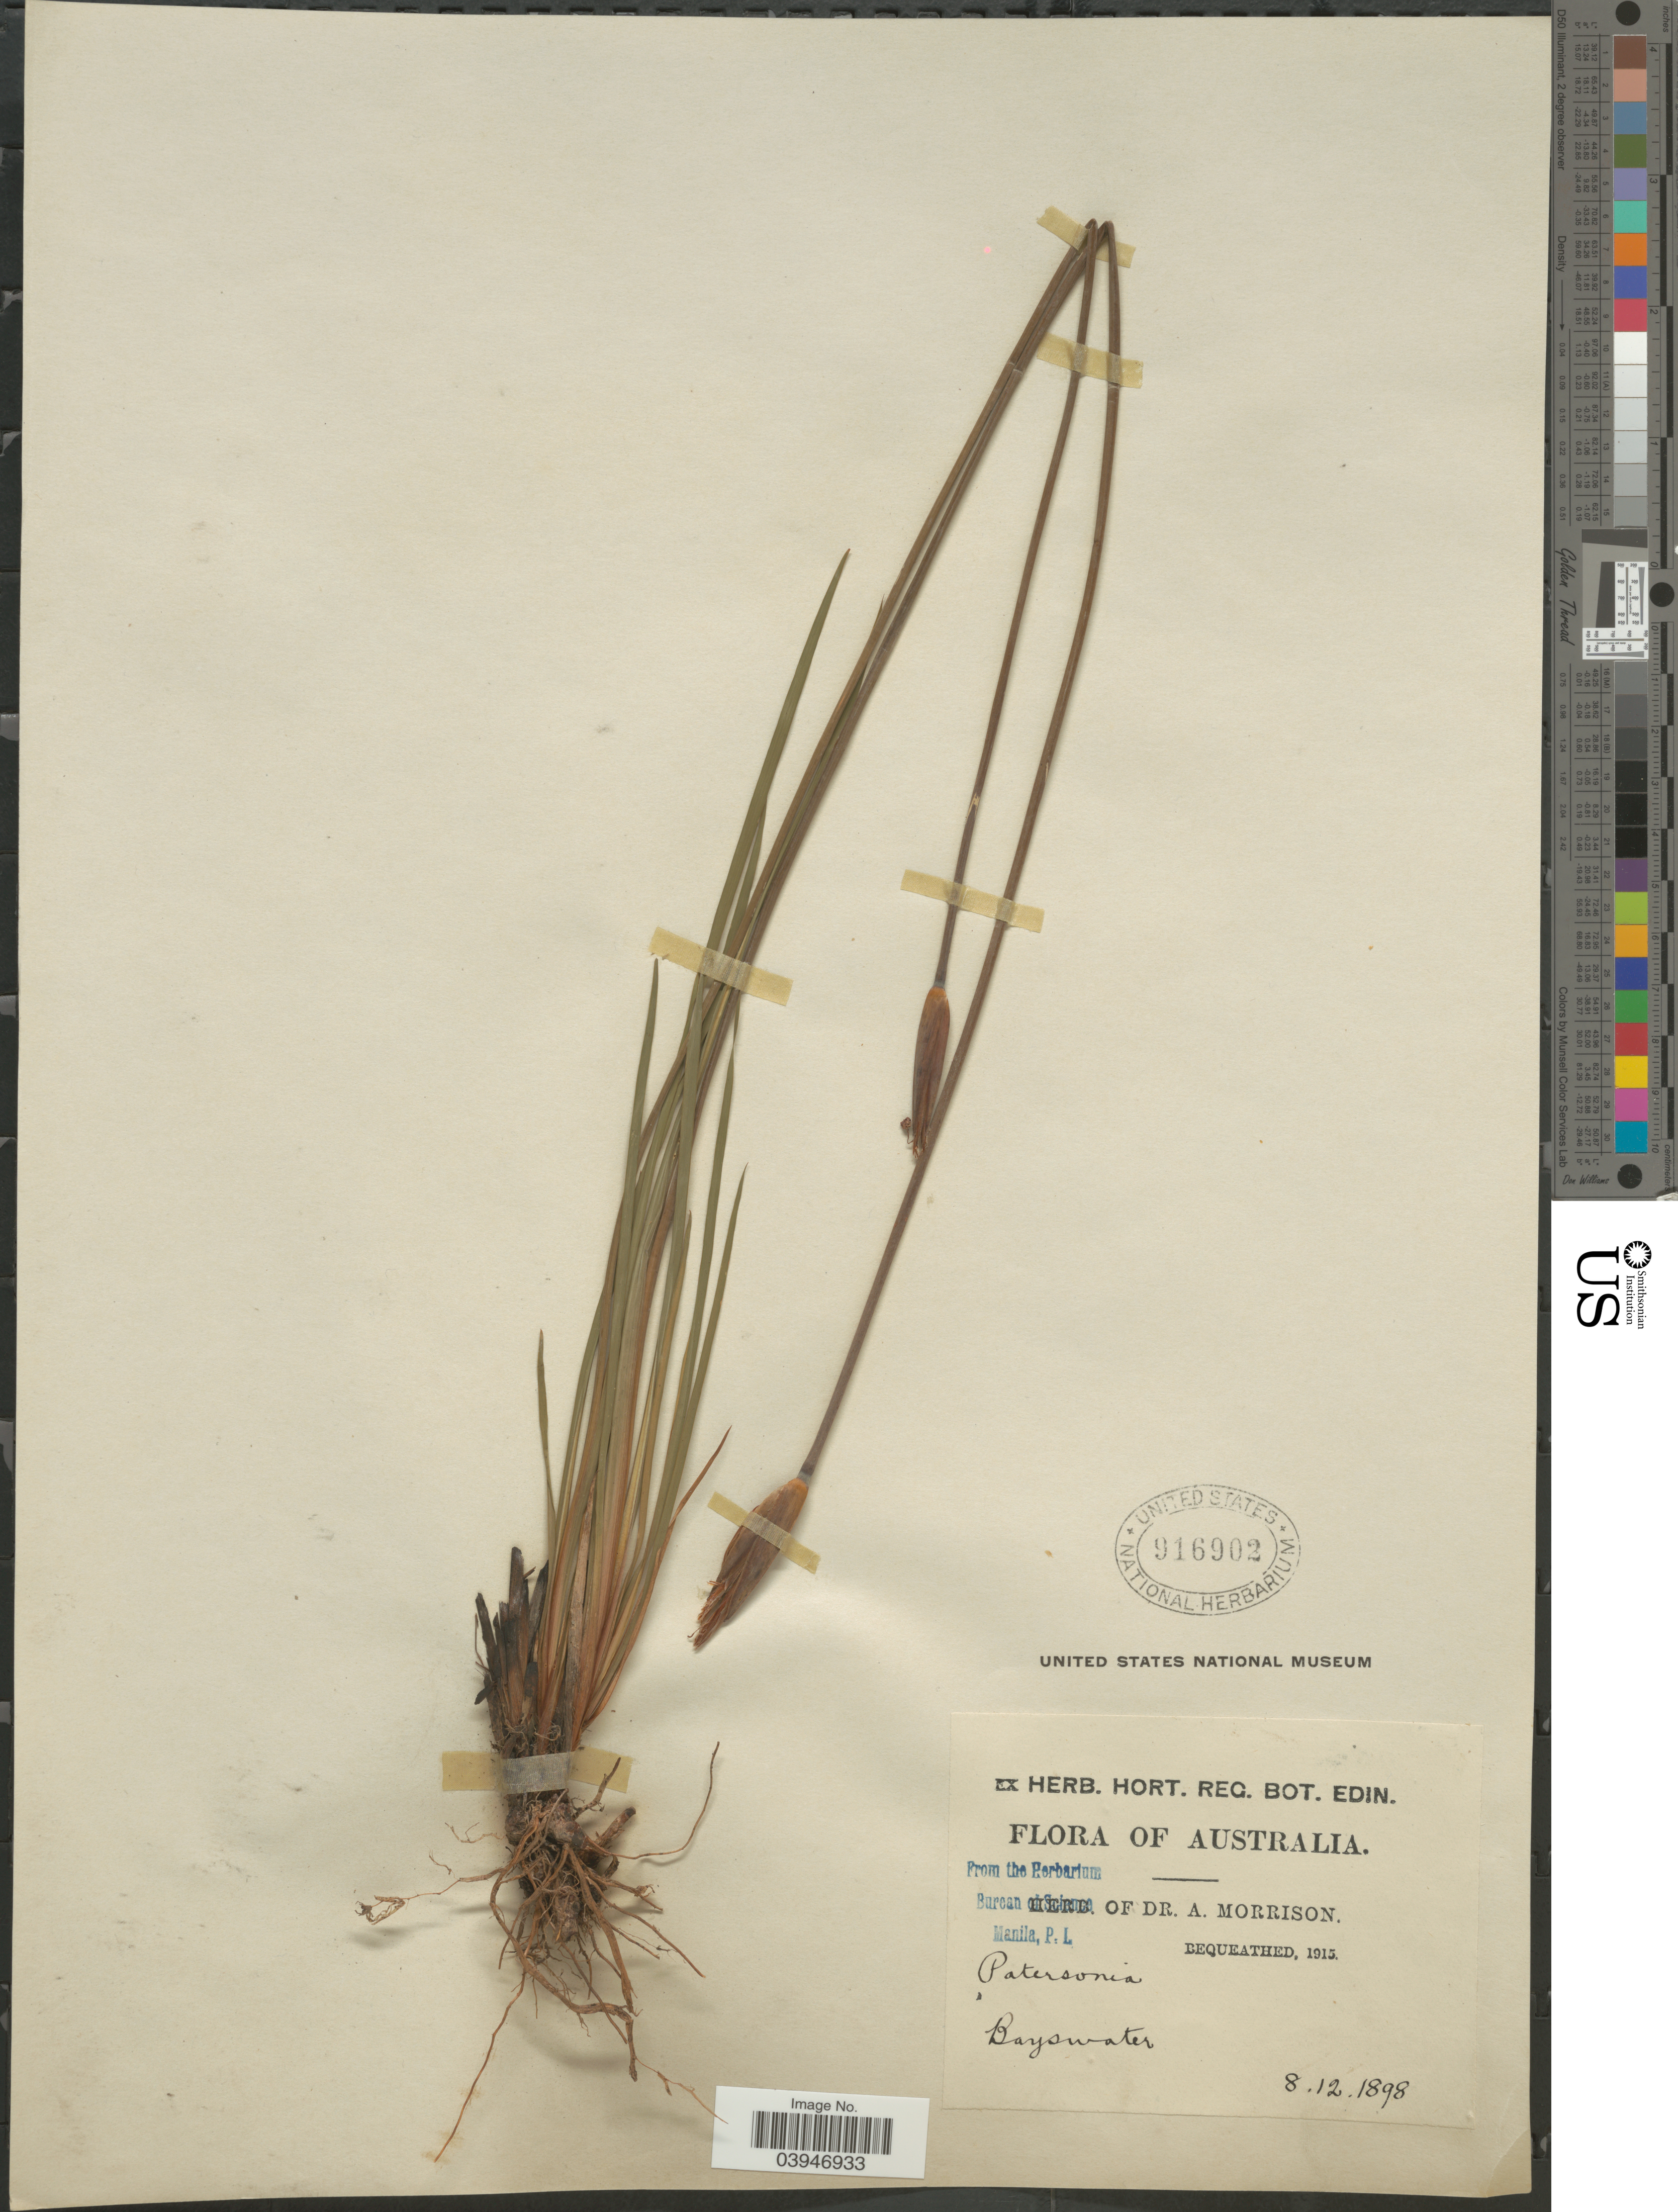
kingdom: Plantae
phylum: Tracheophyta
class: Liliopsida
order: Asparagales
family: Iridaceae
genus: Patersonia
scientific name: Patersonia sp.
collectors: ex herb. Dr. A. Morrison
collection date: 1898-12-08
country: Australia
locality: Bayswater.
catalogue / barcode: US 916902